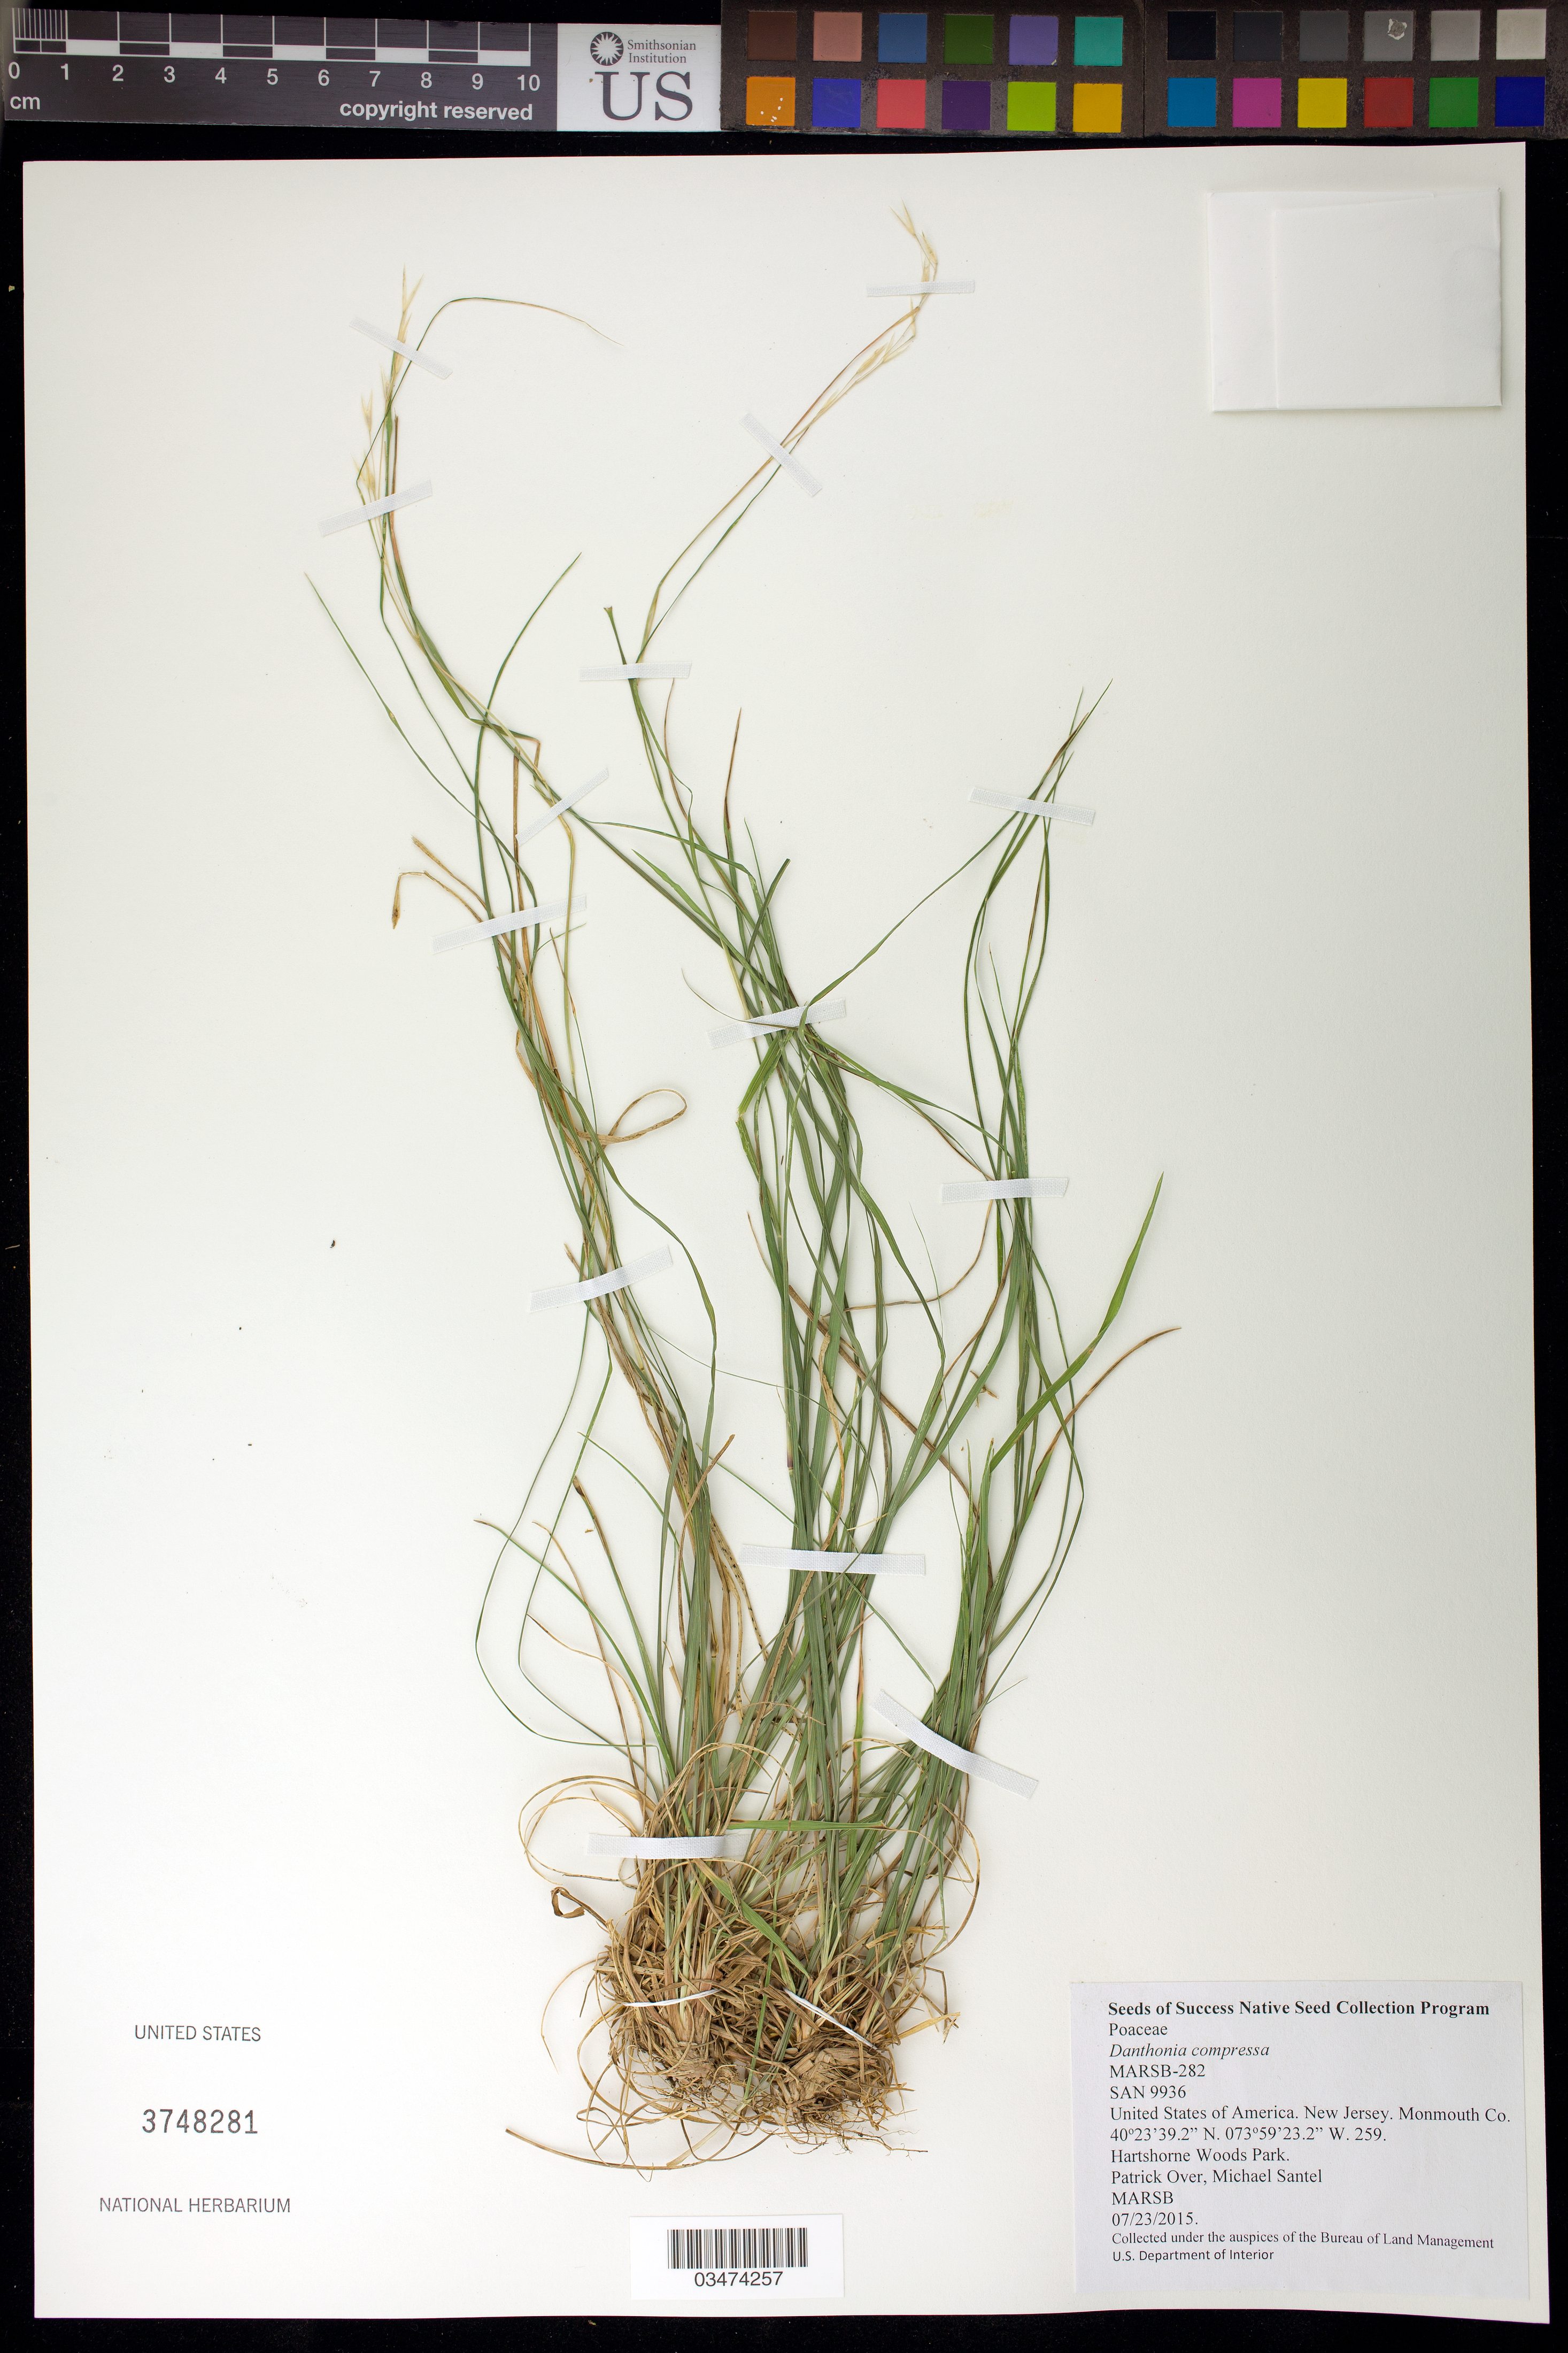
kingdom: Plantae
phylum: Tracheophyta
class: Liliopsida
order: Poales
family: Poaceae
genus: Danthonia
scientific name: Danthonia compressa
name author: Austin in F. Peck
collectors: P. Over & M. Santel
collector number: MARSB-282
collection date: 2015-07-23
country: United States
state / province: New Jersey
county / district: Monmouth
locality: Hartshorne Woods Park.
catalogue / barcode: US 3748281